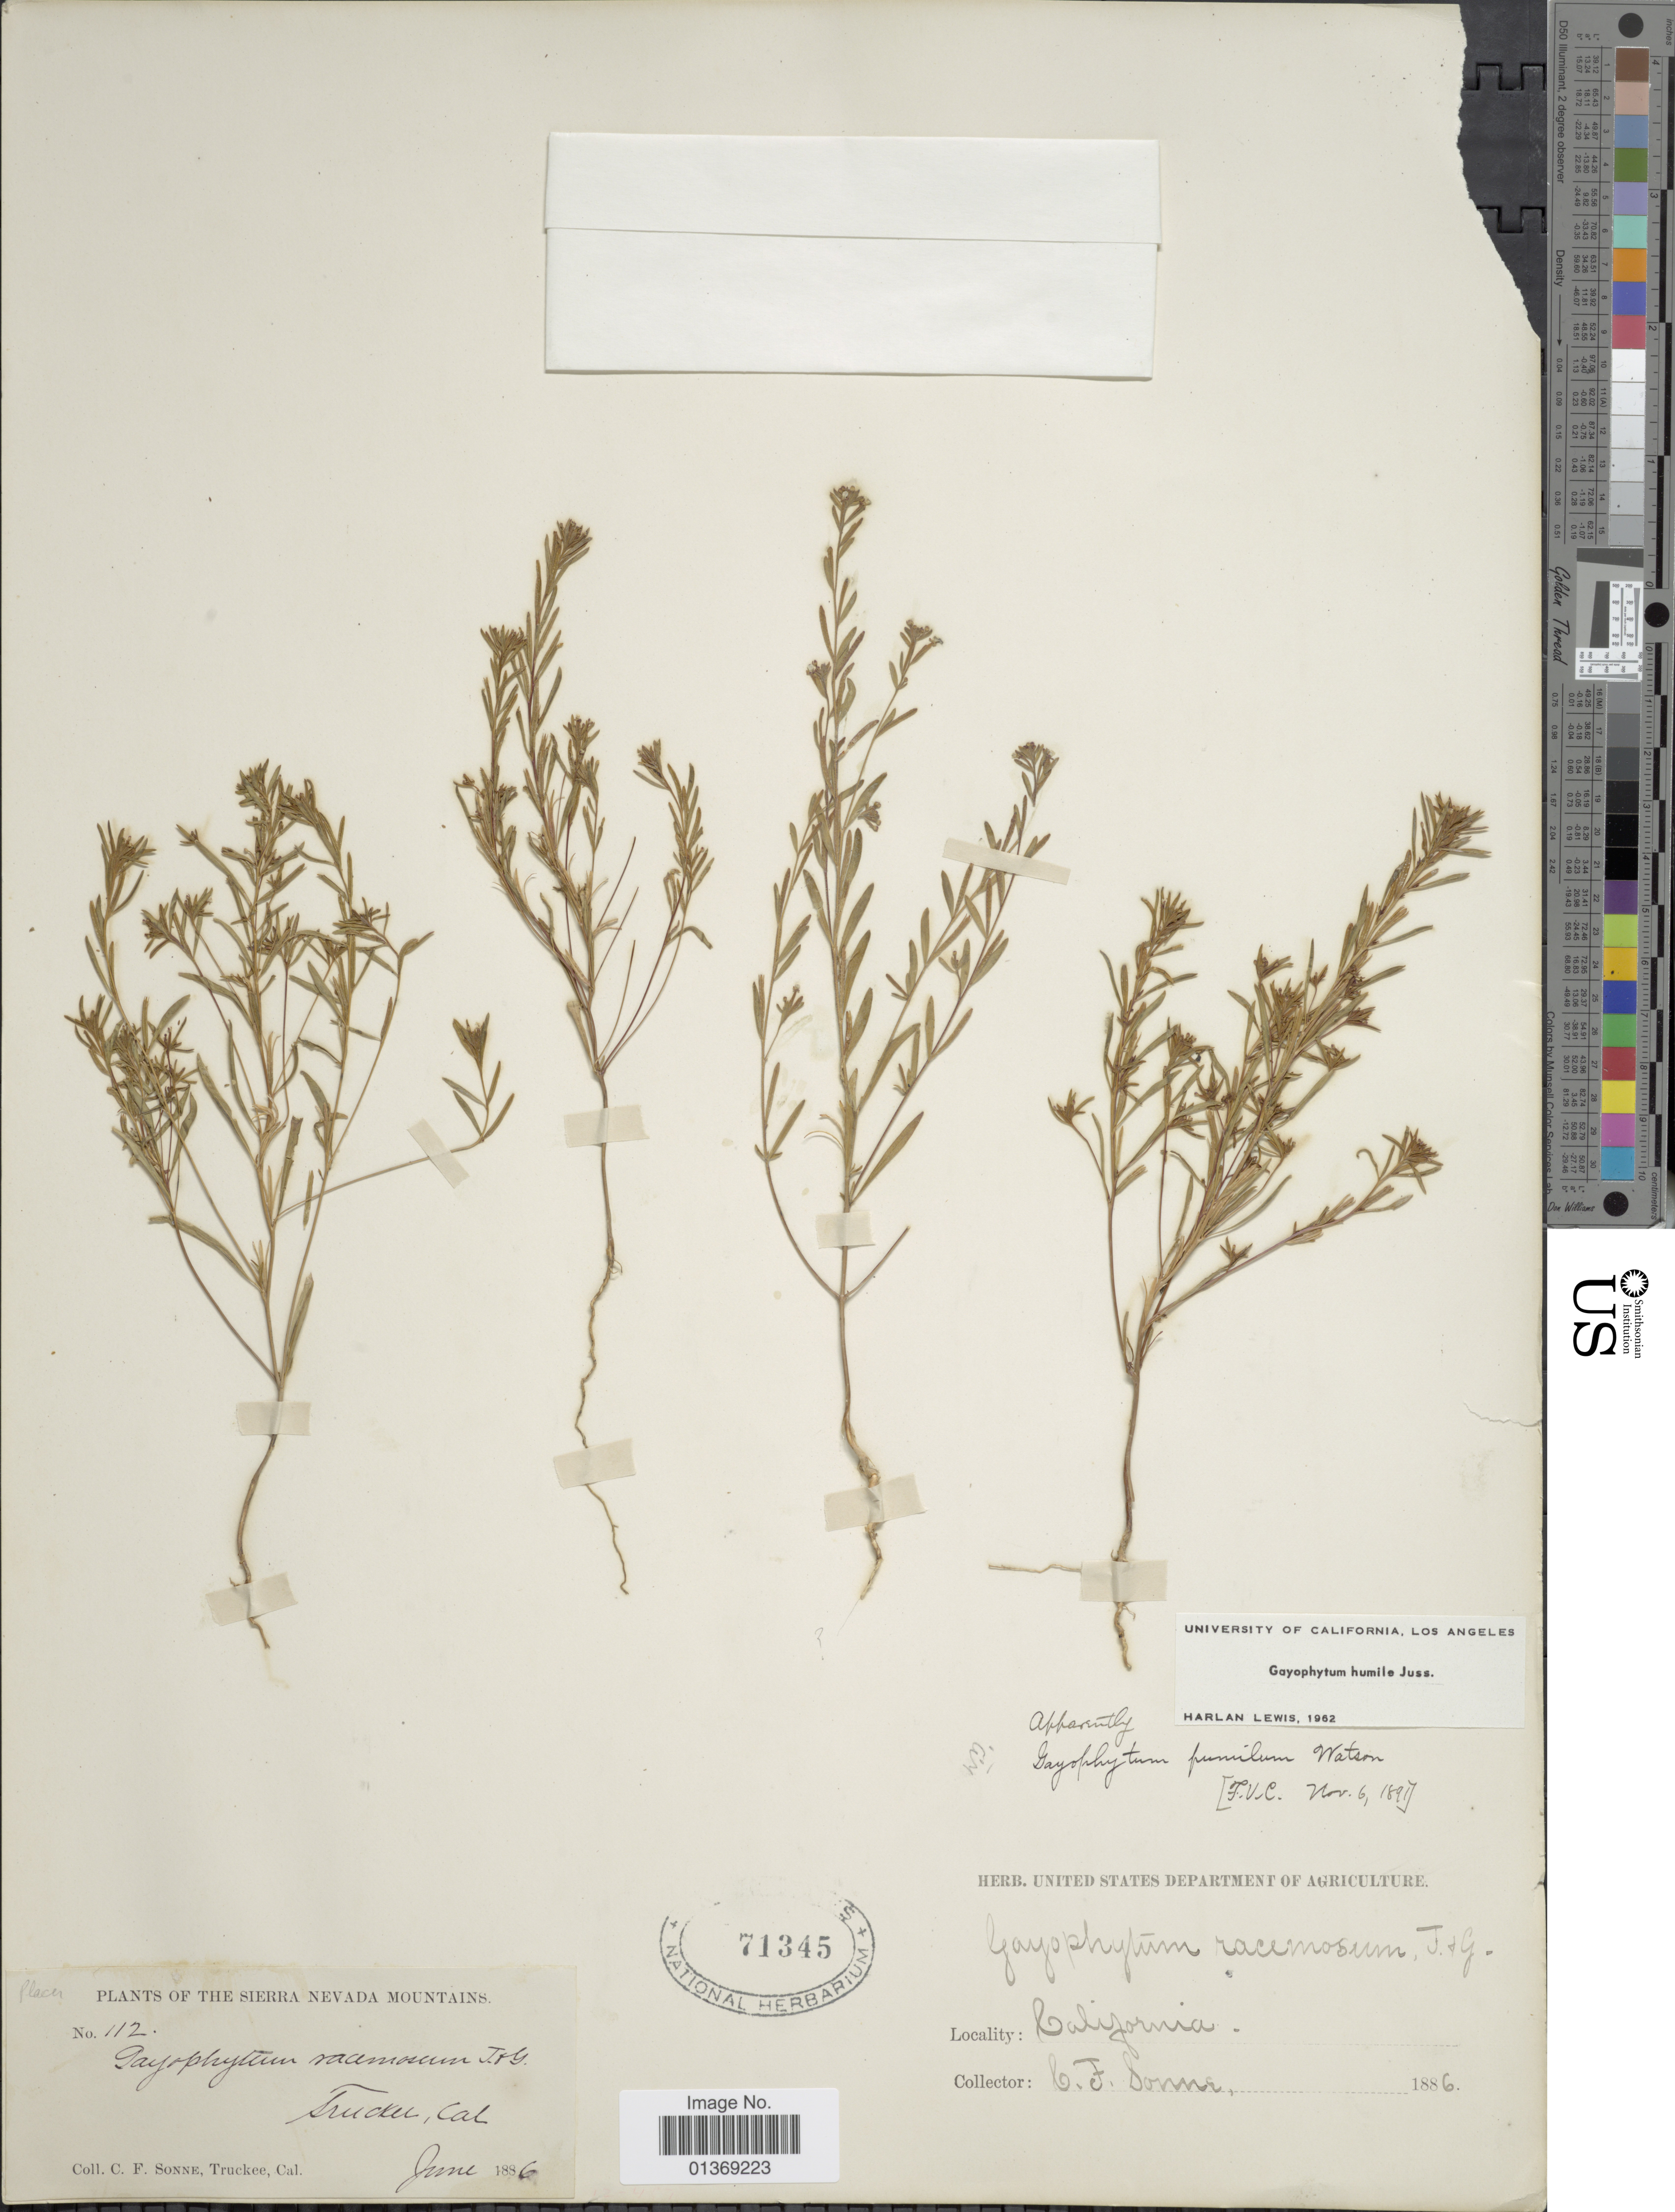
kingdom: Plantae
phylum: Tracheophyta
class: Magnoliopsida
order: Myrtales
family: Onagraceae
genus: Gayophytum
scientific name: Gayophytum humile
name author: A. Juss.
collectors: C. Sonne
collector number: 112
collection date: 1886-06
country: United States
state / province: California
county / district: Nevada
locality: Sierra Nevada Mountains, Truckee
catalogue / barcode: US 71345